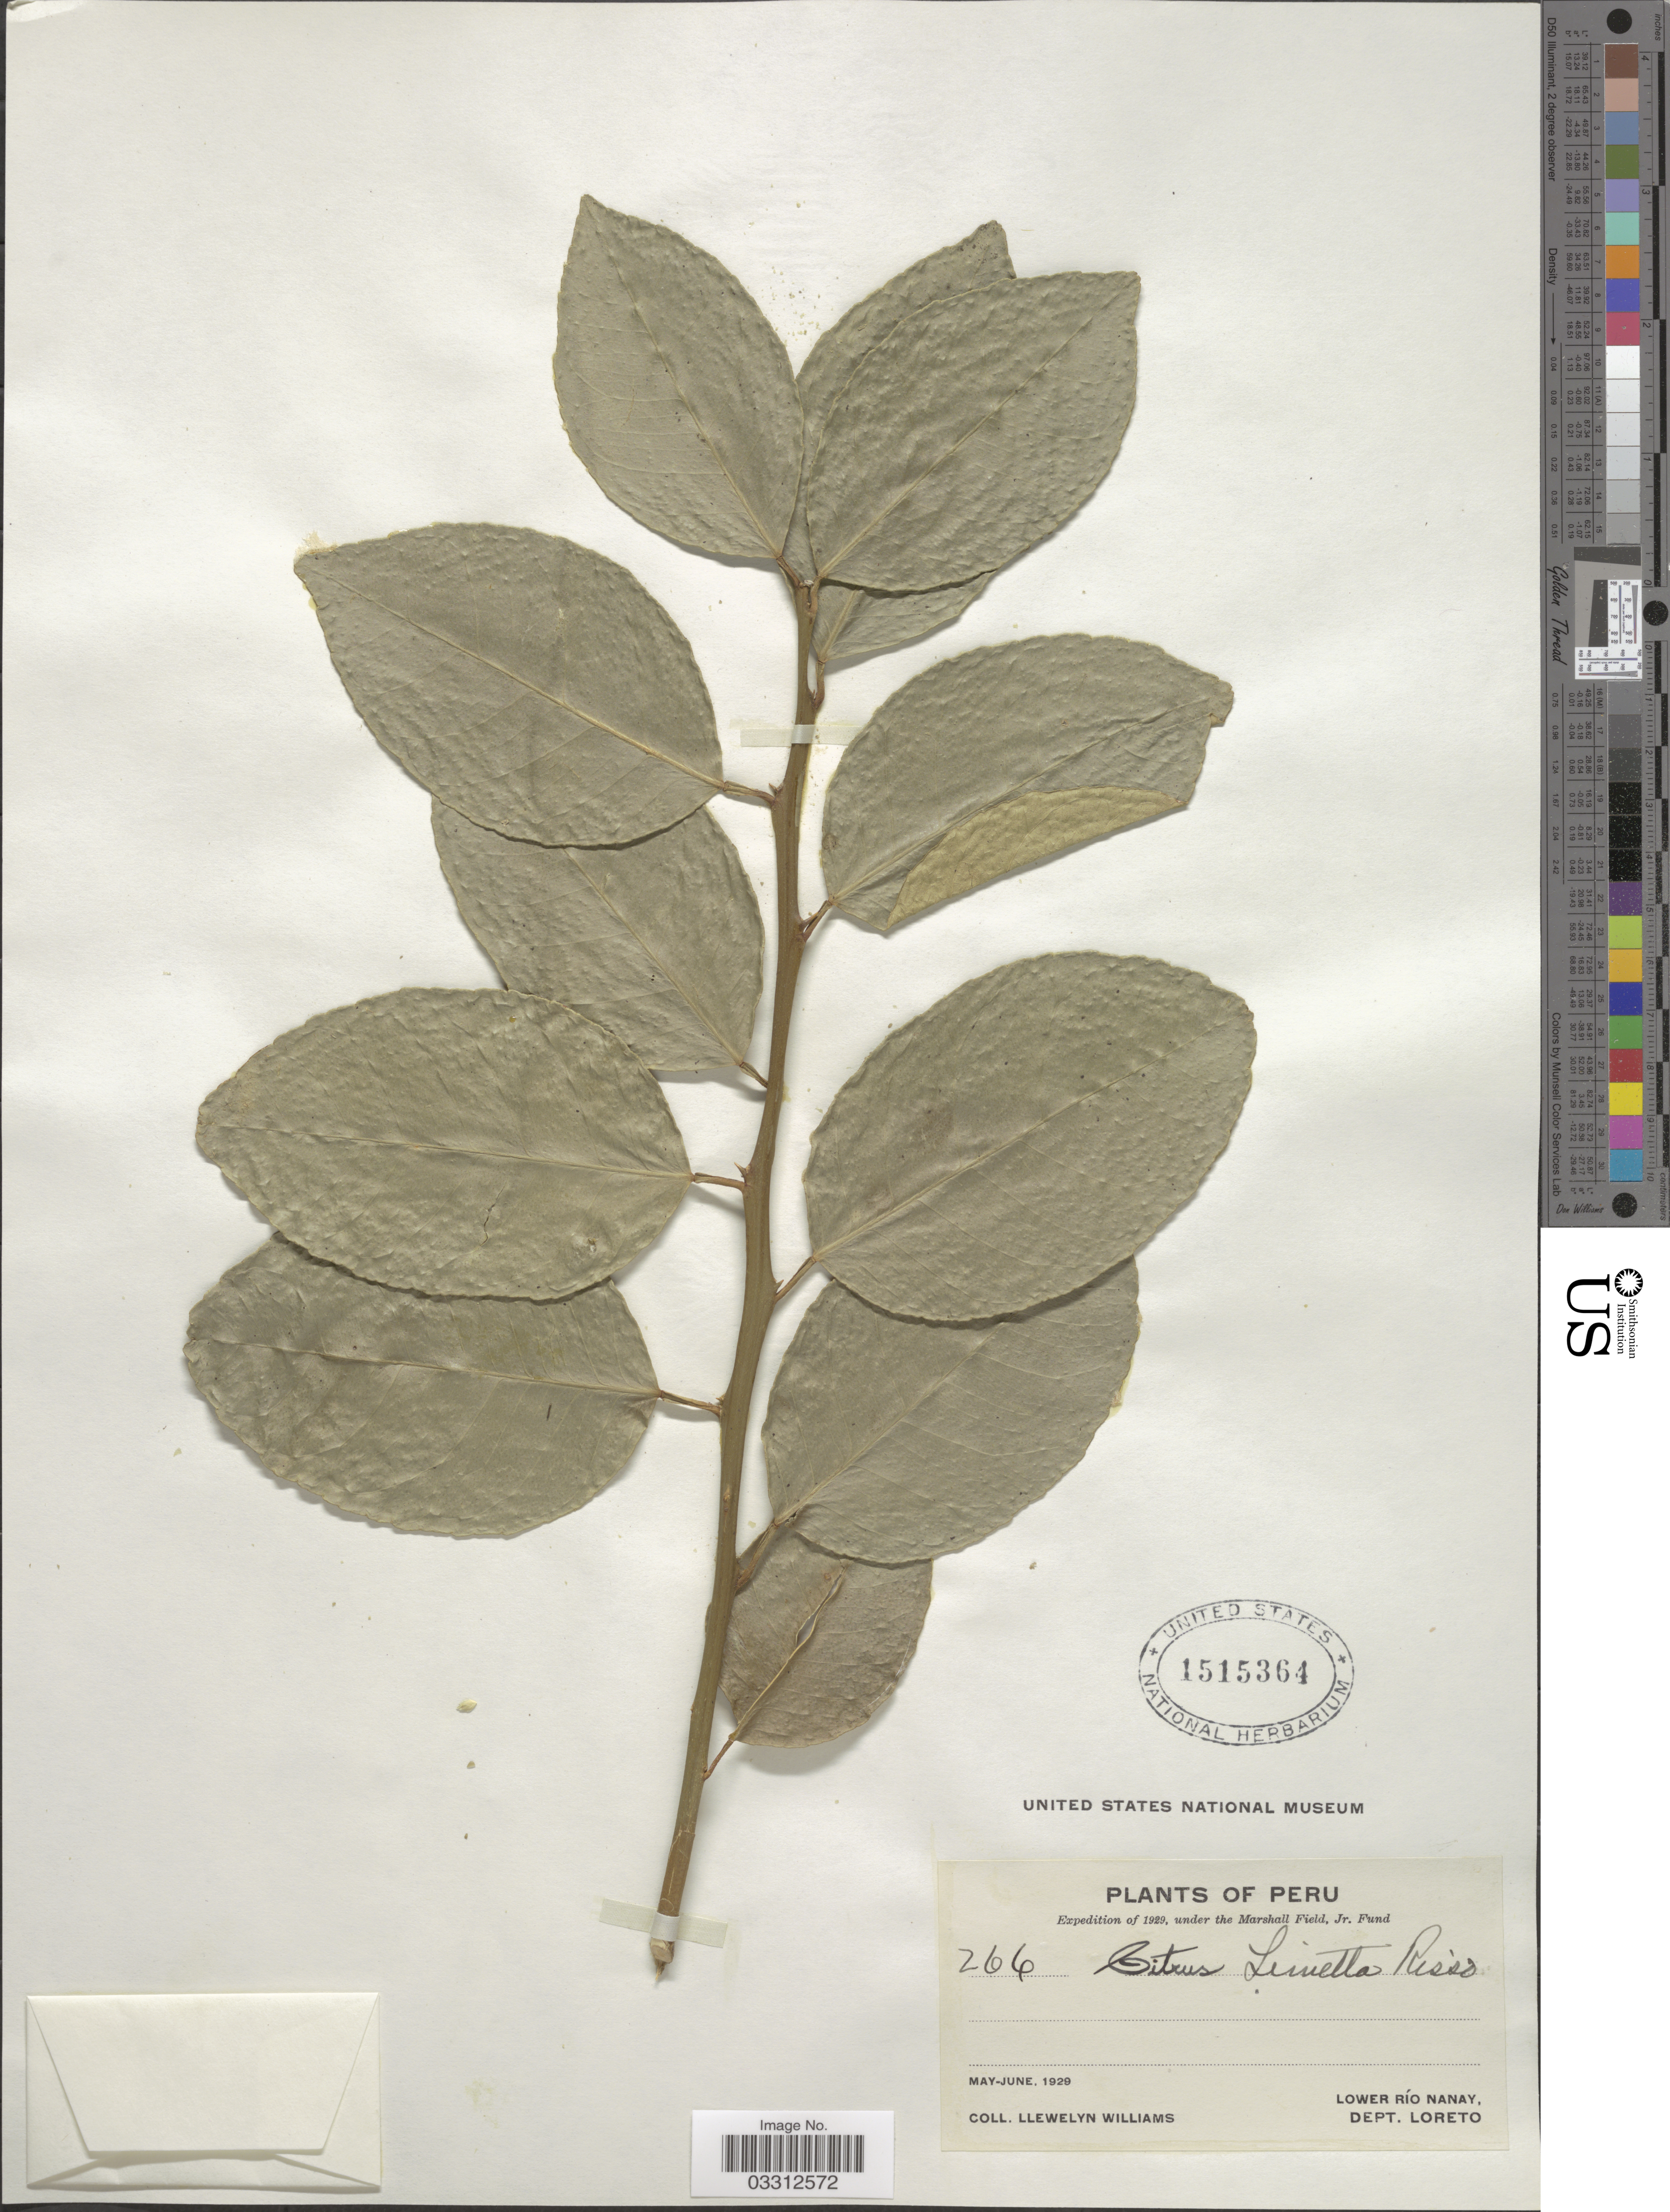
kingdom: Plantae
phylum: Tracheophyta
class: Magnoliopsida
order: Sapindales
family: Rutaceae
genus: Citrus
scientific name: Citrus limetta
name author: Risso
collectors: Ll. Williams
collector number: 266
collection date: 1929-05/1929-06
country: Peru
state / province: Loreto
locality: Lower Río Nanay, Dept. Loreto.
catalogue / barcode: US 1515364